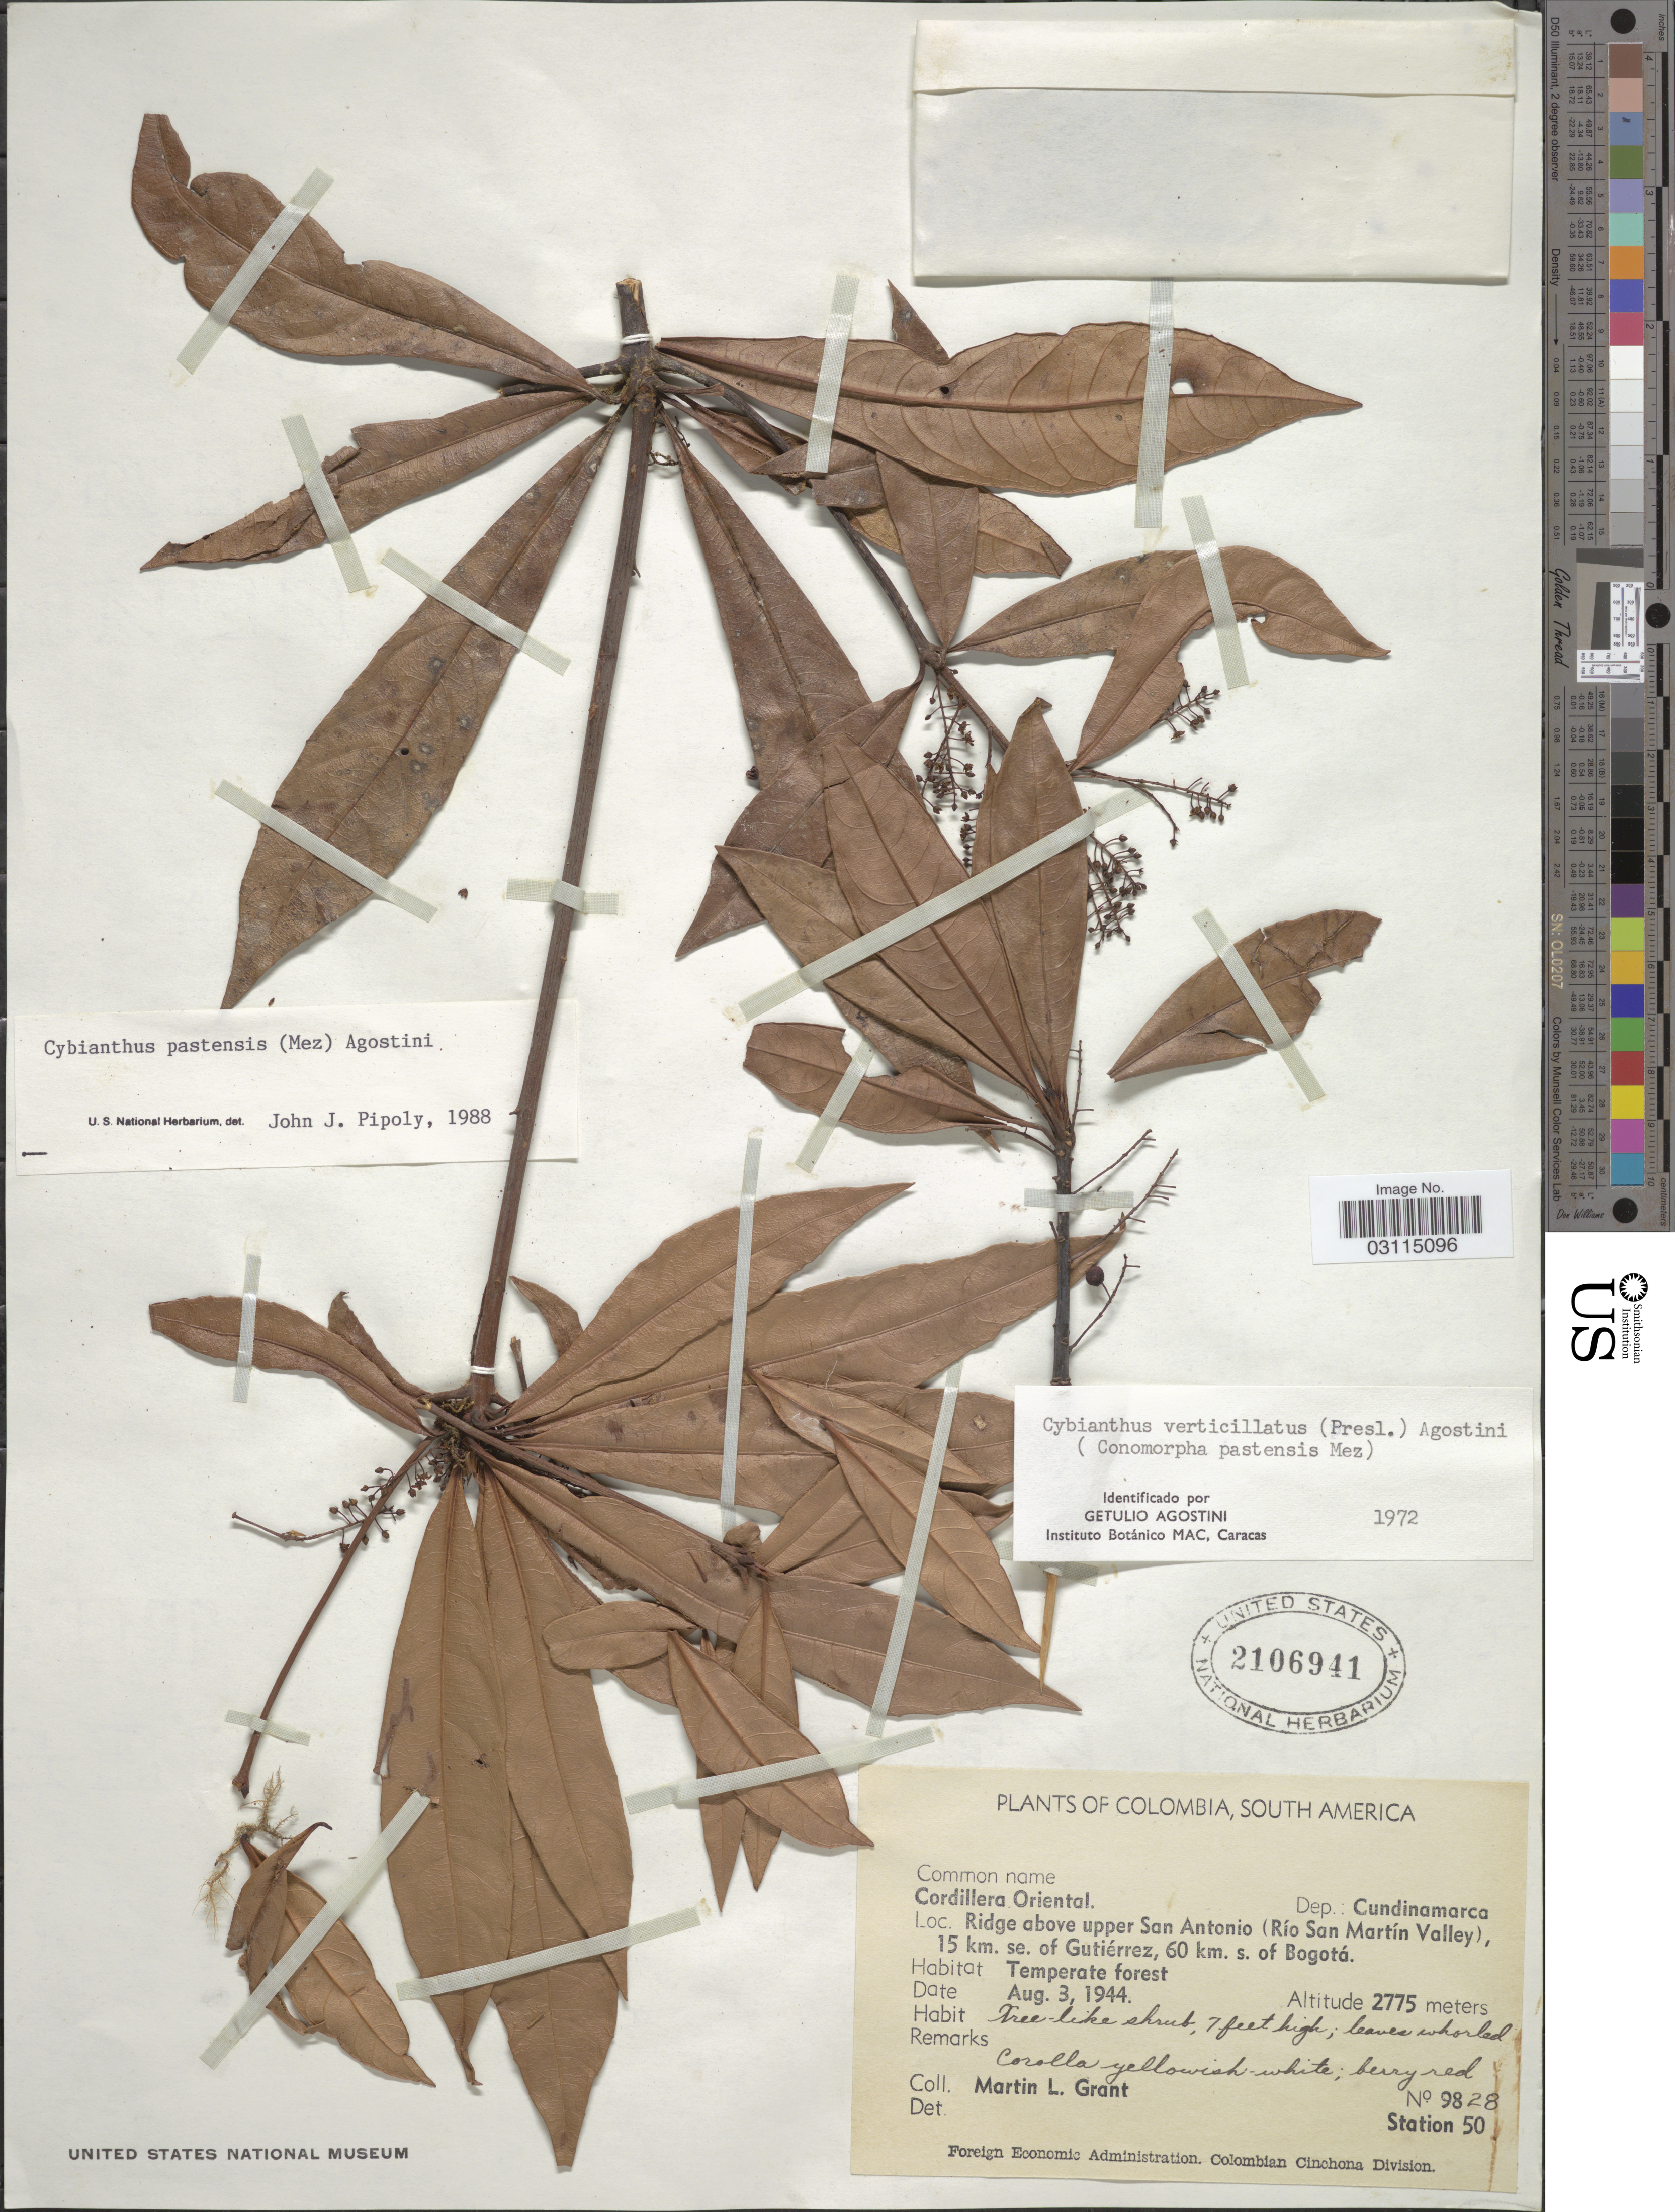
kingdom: Plantae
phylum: Tracheophyta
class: Magnoliopsida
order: Ericales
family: Primulaceae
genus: Cybianthus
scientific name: Cybianthus pastensis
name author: (Mez) G. Agostini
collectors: M. L. Grant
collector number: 9828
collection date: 1944-08-03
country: Colombia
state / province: Cundinamarca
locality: Cordillera Oriental, Dep.: Cundinamarca, Ridge above upper San Antonio (Río San Martín Valley), 15 km. se. of Gutiérrez, 60 km. s. of Bogotá, Station 50.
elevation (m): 2775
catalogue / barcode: US 2106941